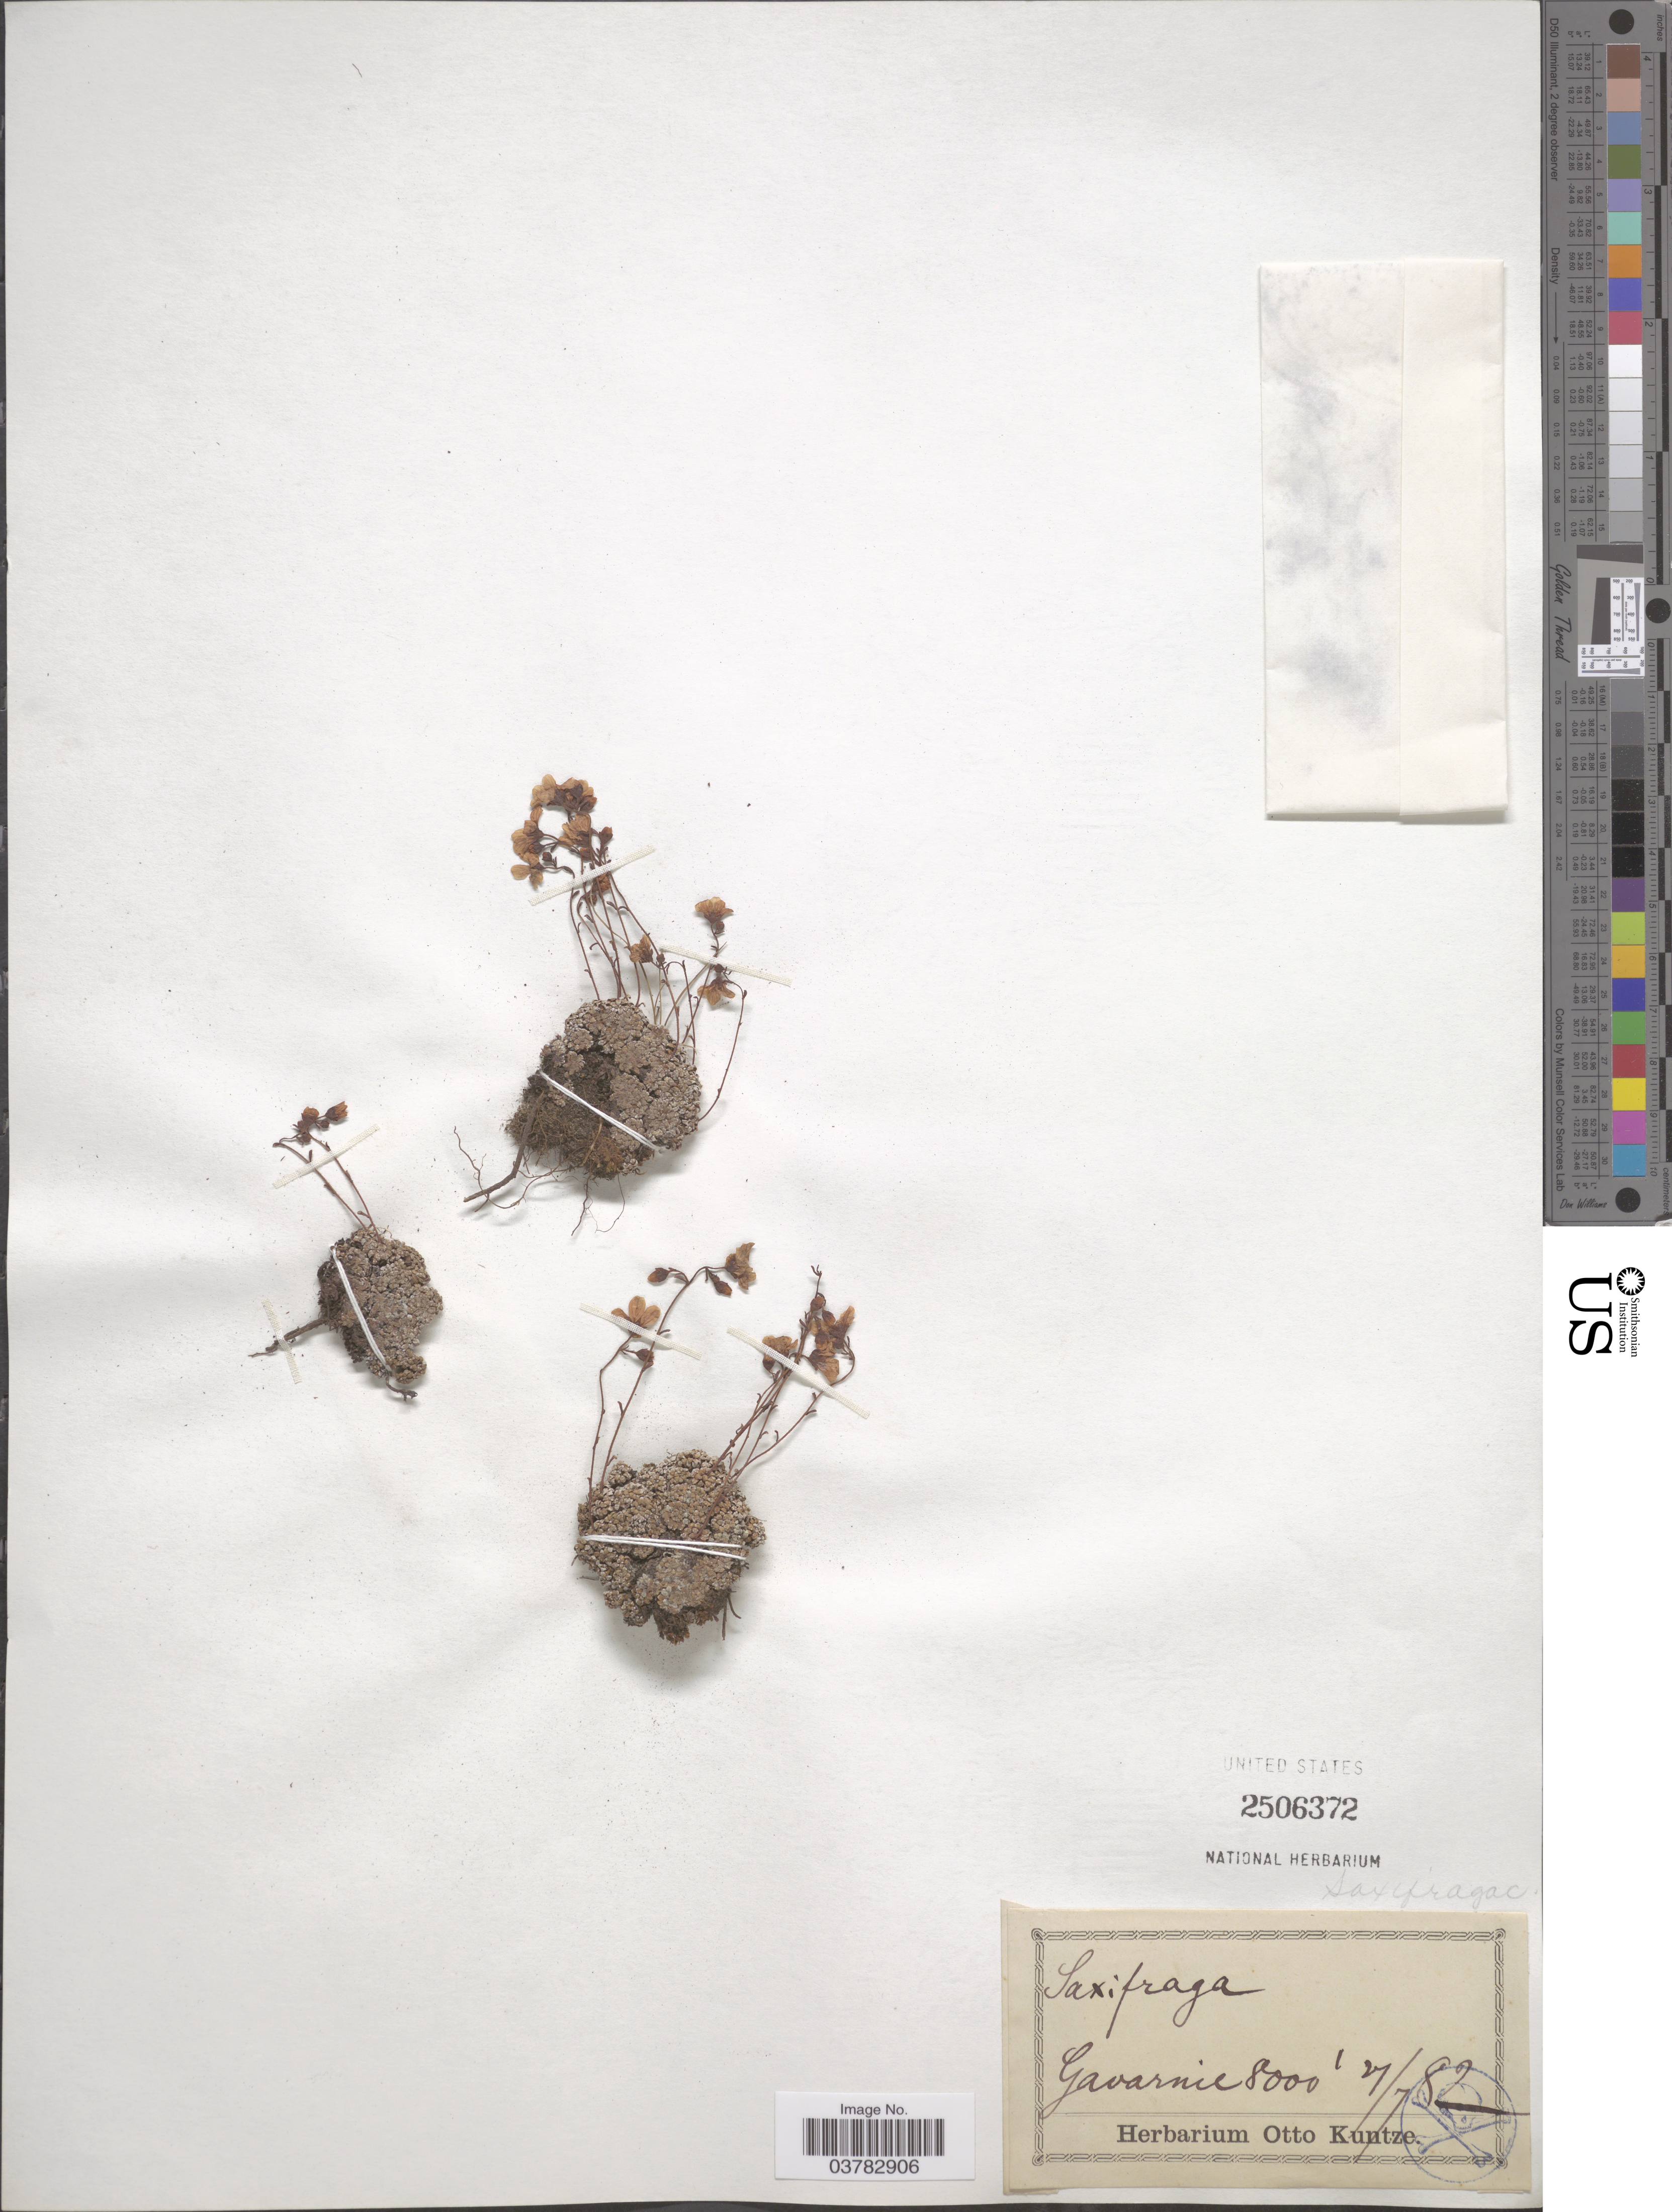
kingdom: Plantae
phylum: Tracheophyta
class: Magnoliopsida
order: Saxifragales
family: Saxifragaceae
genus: Saxifraga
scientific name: Saxifraga sp.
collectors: ex herb. Otto Kuntze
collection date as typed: Transcribed d/m/y: 27/7/82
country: France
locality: Gavarnie.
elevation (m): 2438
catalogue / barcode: US 2506372